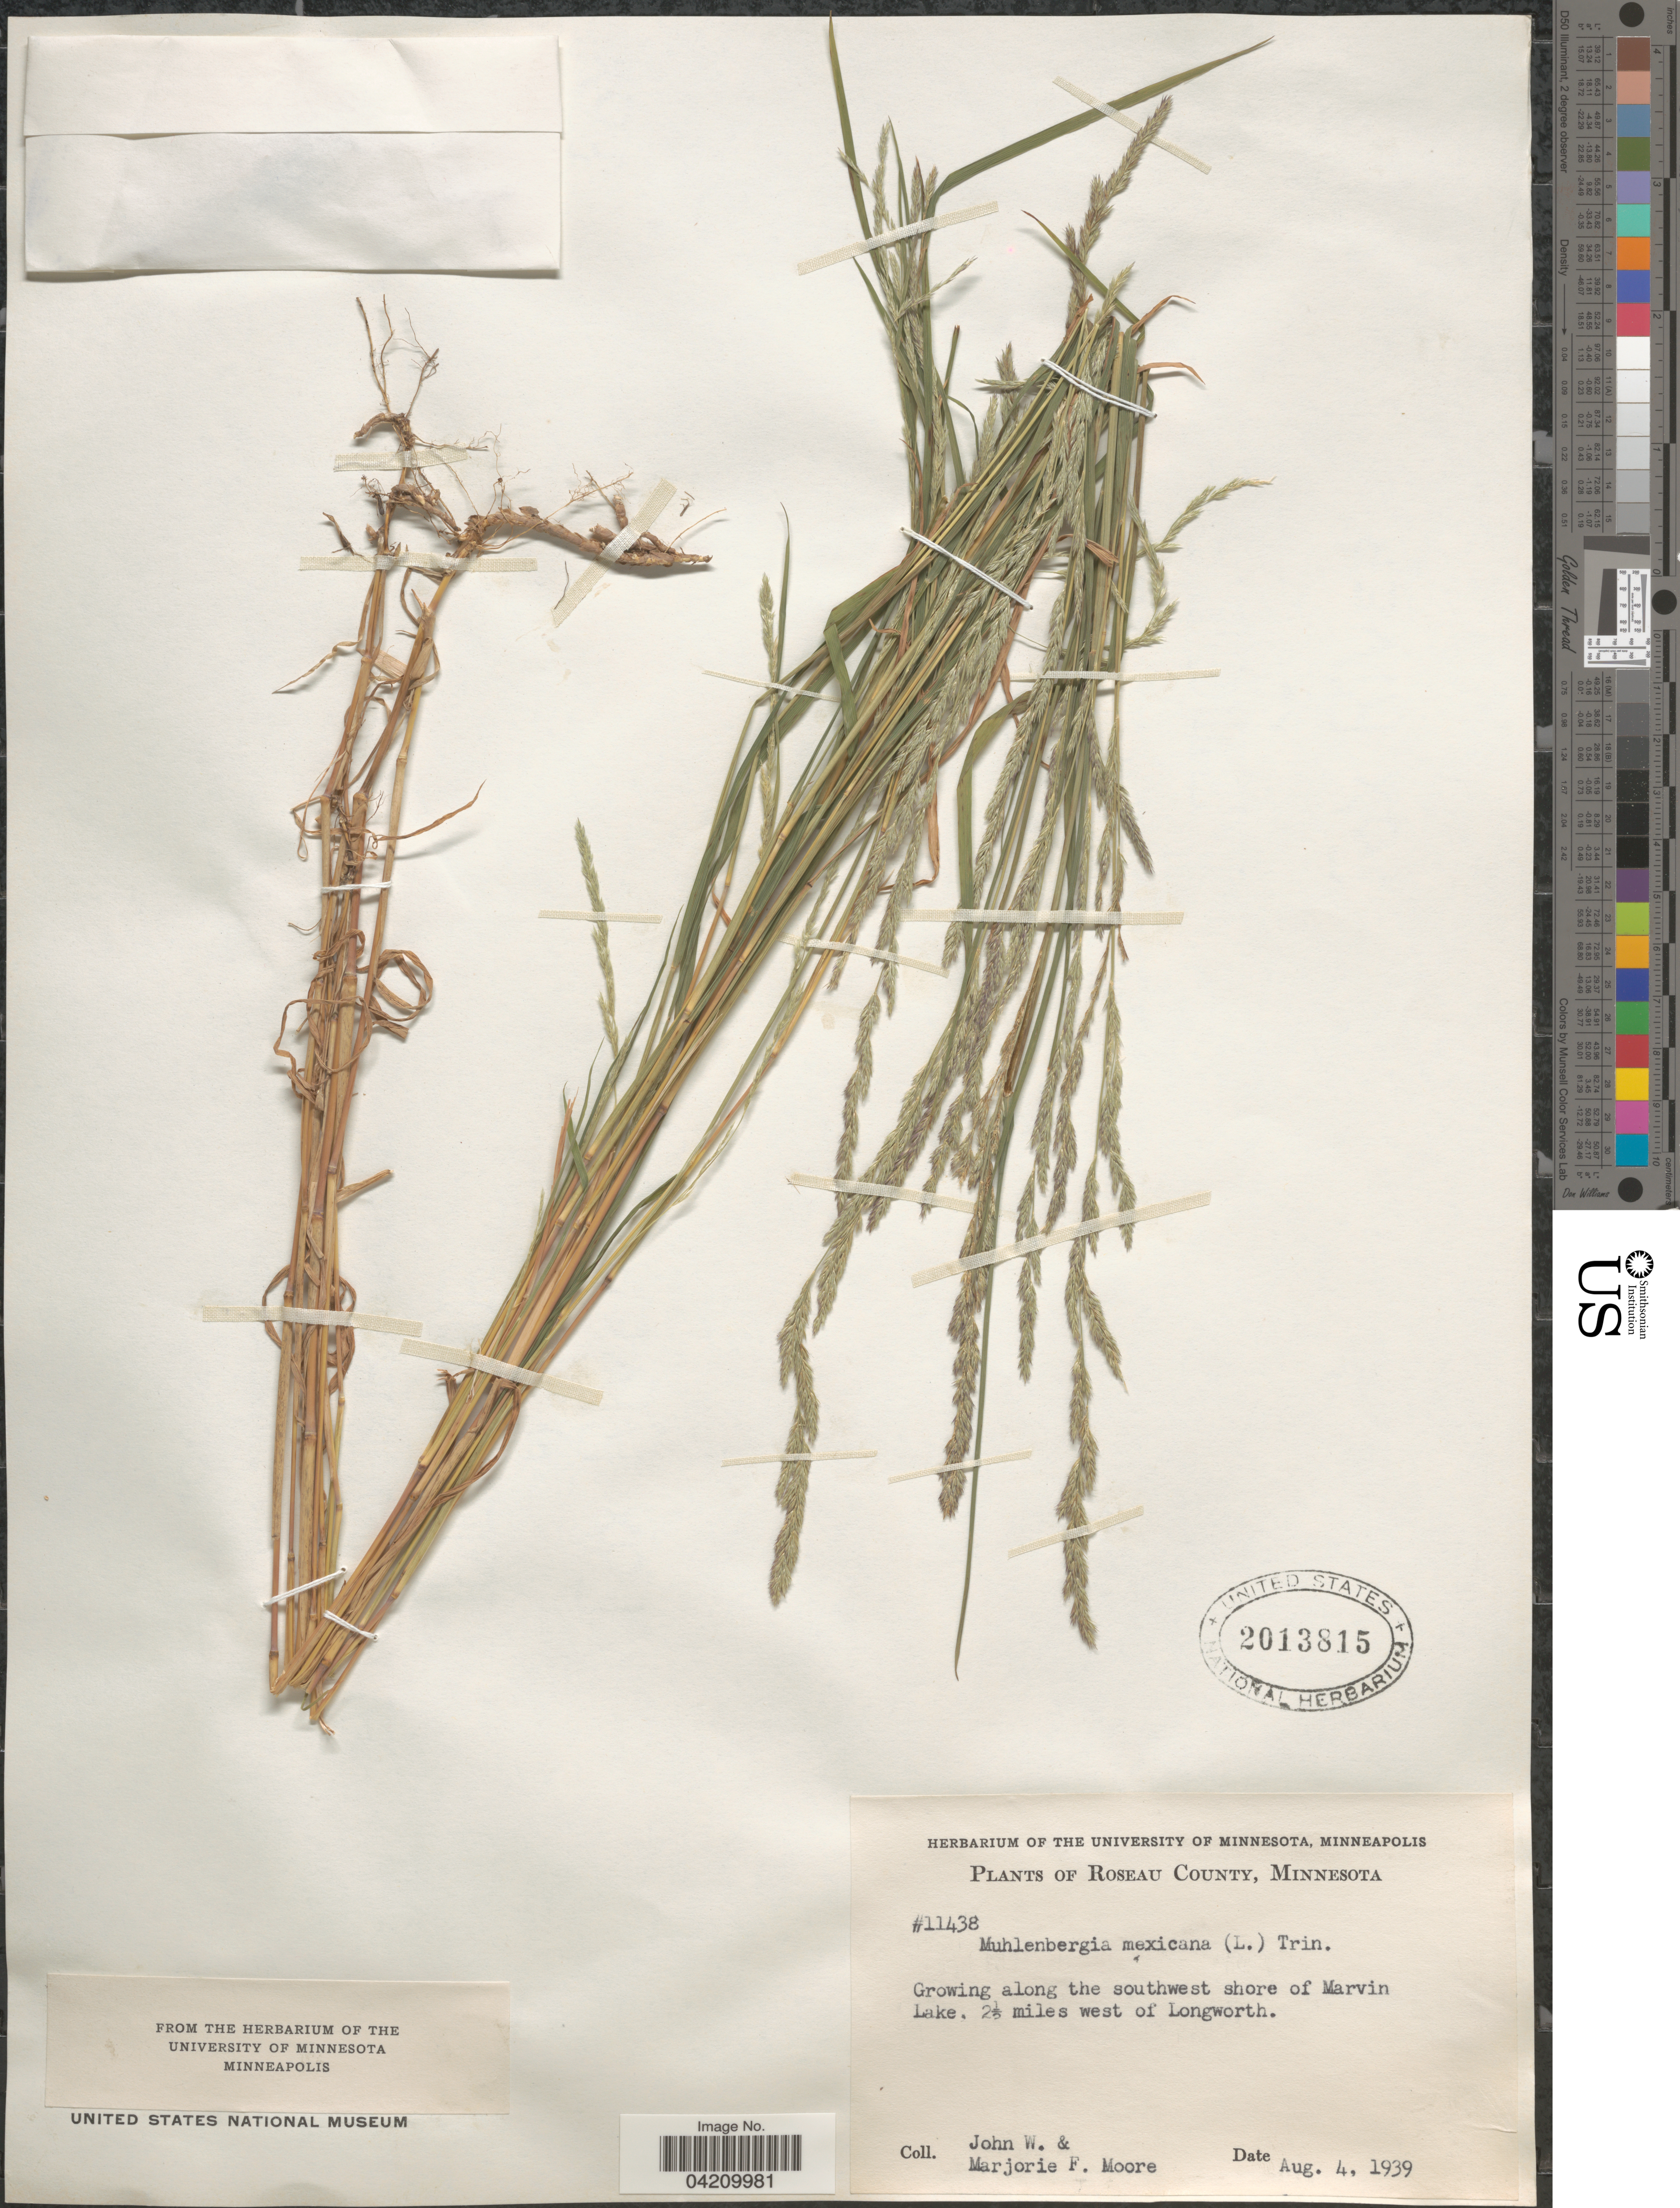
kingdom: Plantae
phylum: Tracheophyta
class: Liliopsida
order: Poales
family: Poaceae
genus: Muhlenbergia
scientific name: Muhlenbergia mexicana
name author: (L.) Trin.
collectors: J. Moore & M. F. Moore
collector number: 11438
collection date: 1939-08-04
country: United States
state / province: Minnesota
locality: Roseau County. Growing along the southwest shore of Marvin Lake, 2½ miles west of Longworth.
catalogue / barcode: US 2013815